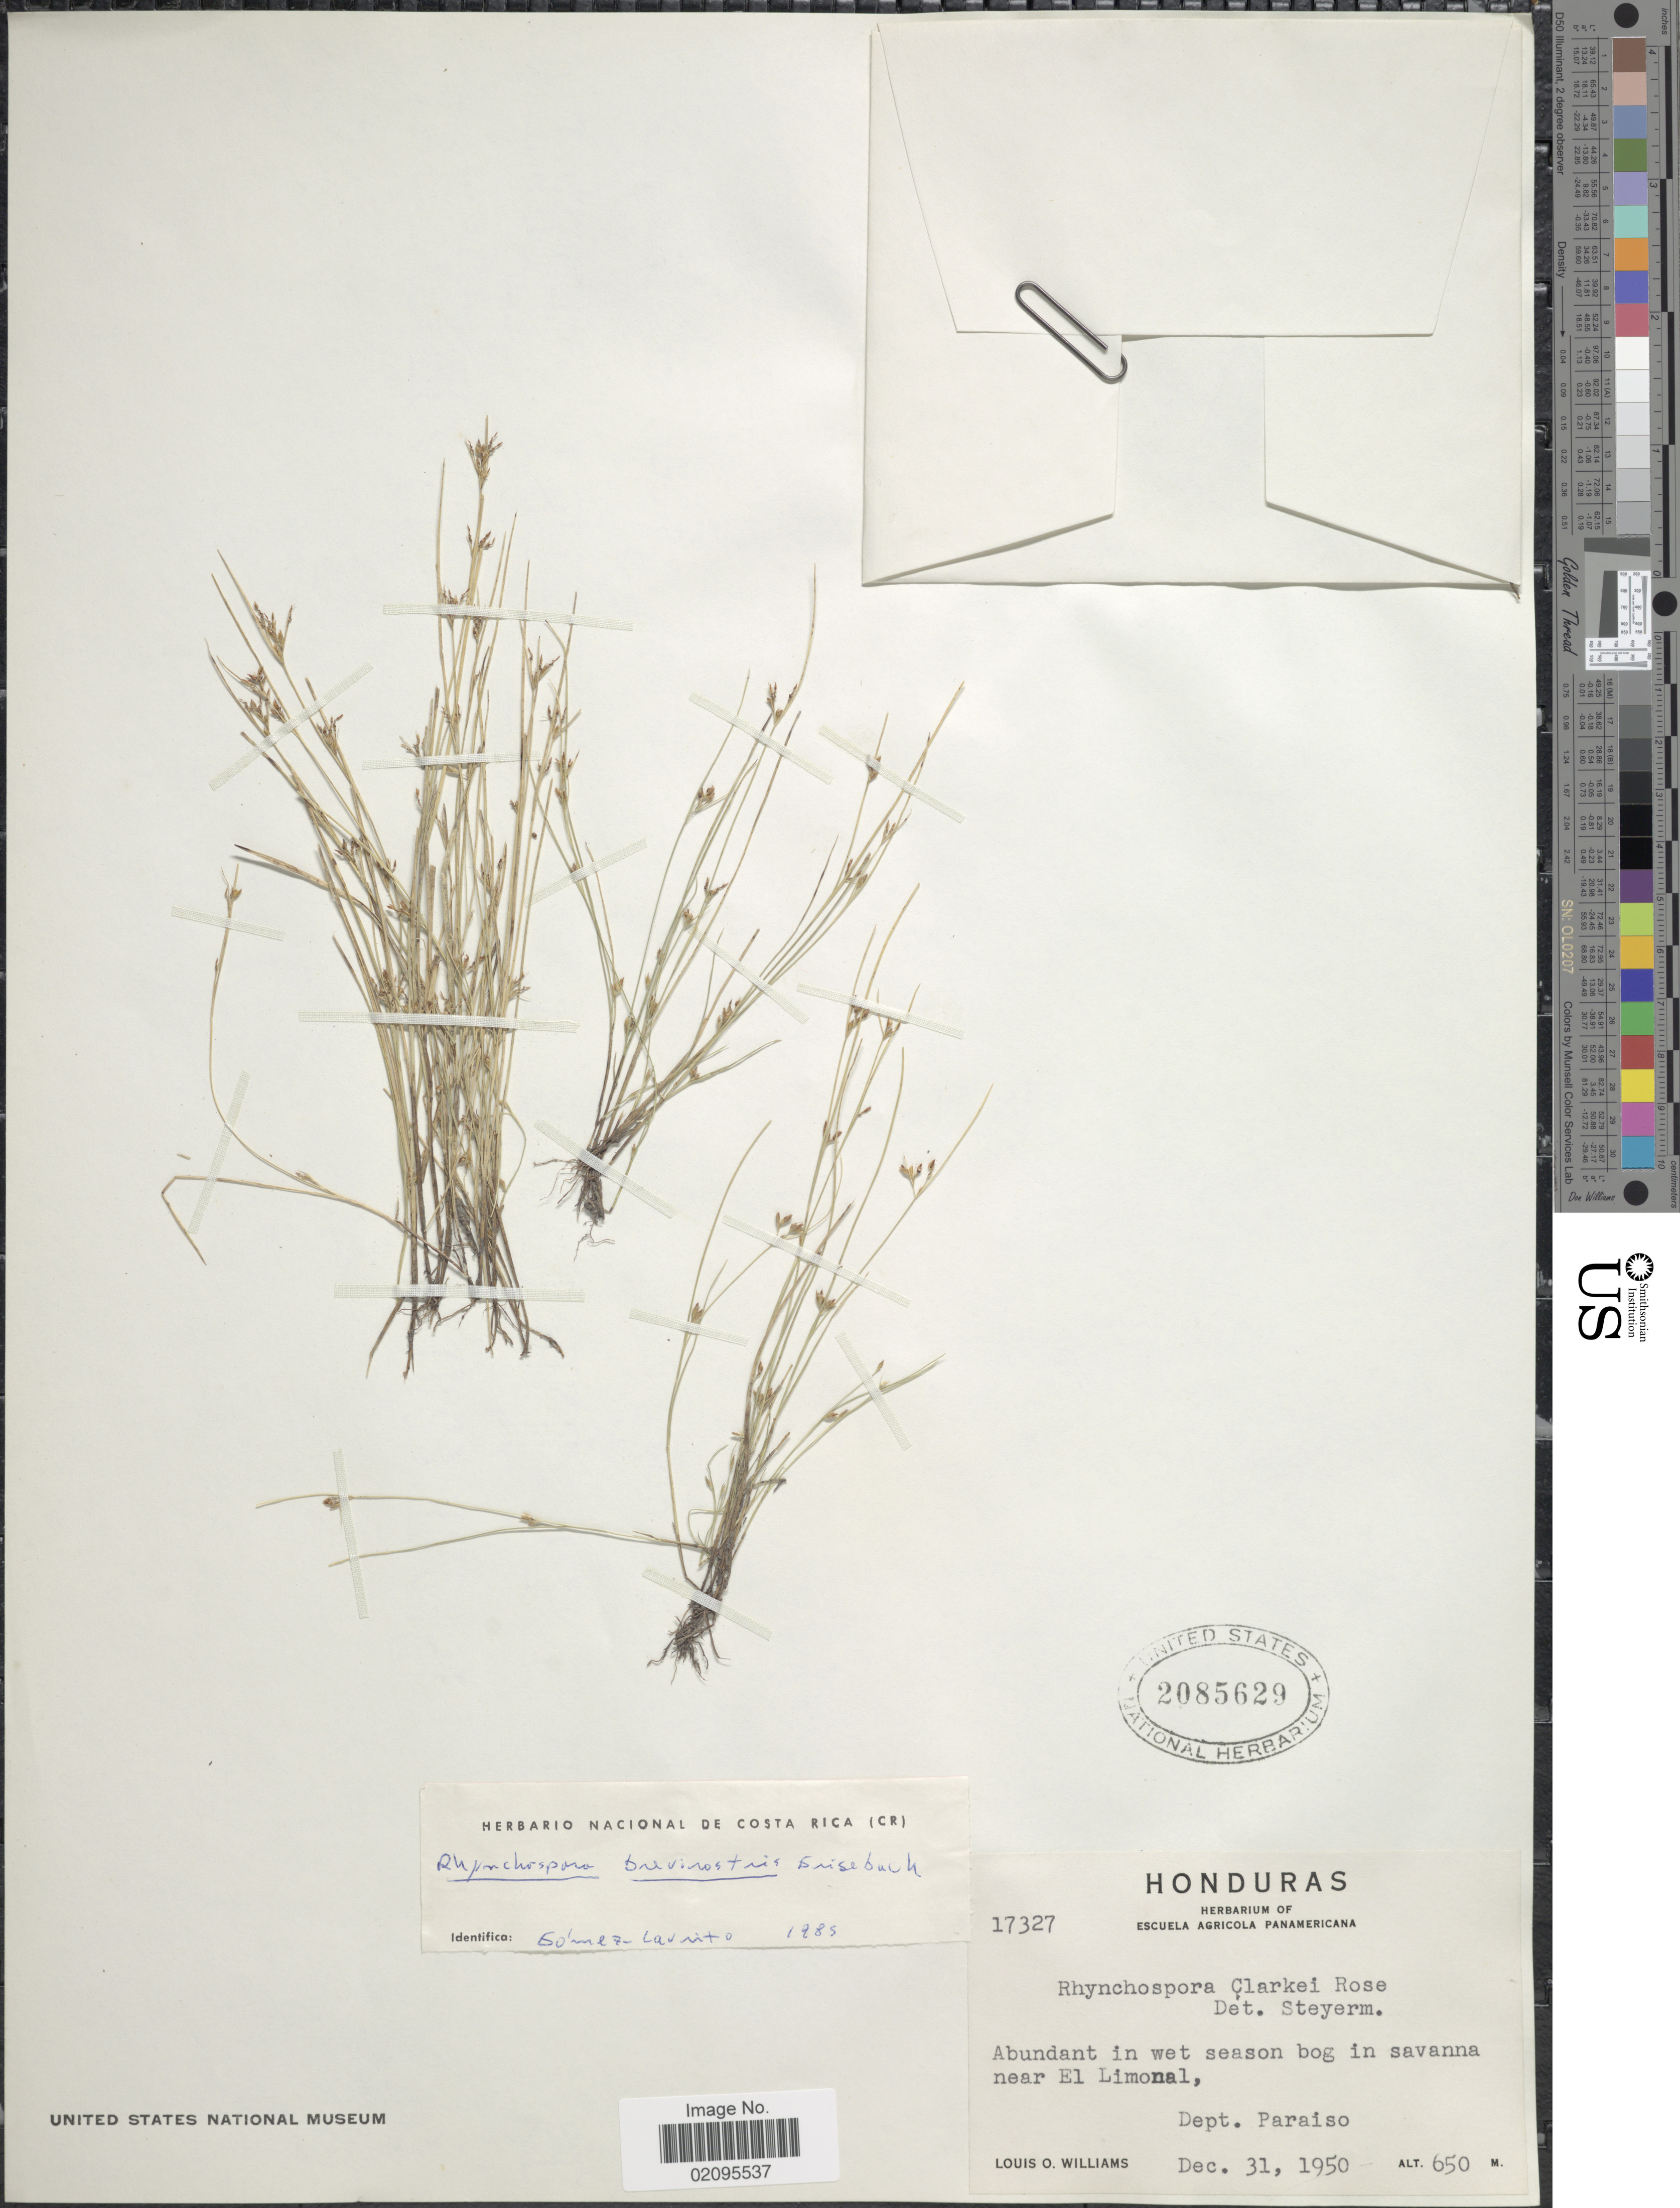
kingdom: Plantae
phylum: Tracheophyta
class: Liliopsida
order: Poales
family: Cyperaceae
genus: Rhynchospora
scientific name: Rhynchospora brevirostris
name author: Griseb.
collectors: L. O. Williams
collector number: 17327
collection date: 1950-12-31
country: Honduras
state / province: El Paraíso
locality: Abundant in wet season bog in savanna near El Limonal, Dept. Paraiso.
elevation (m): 650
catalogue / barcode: US 2085629